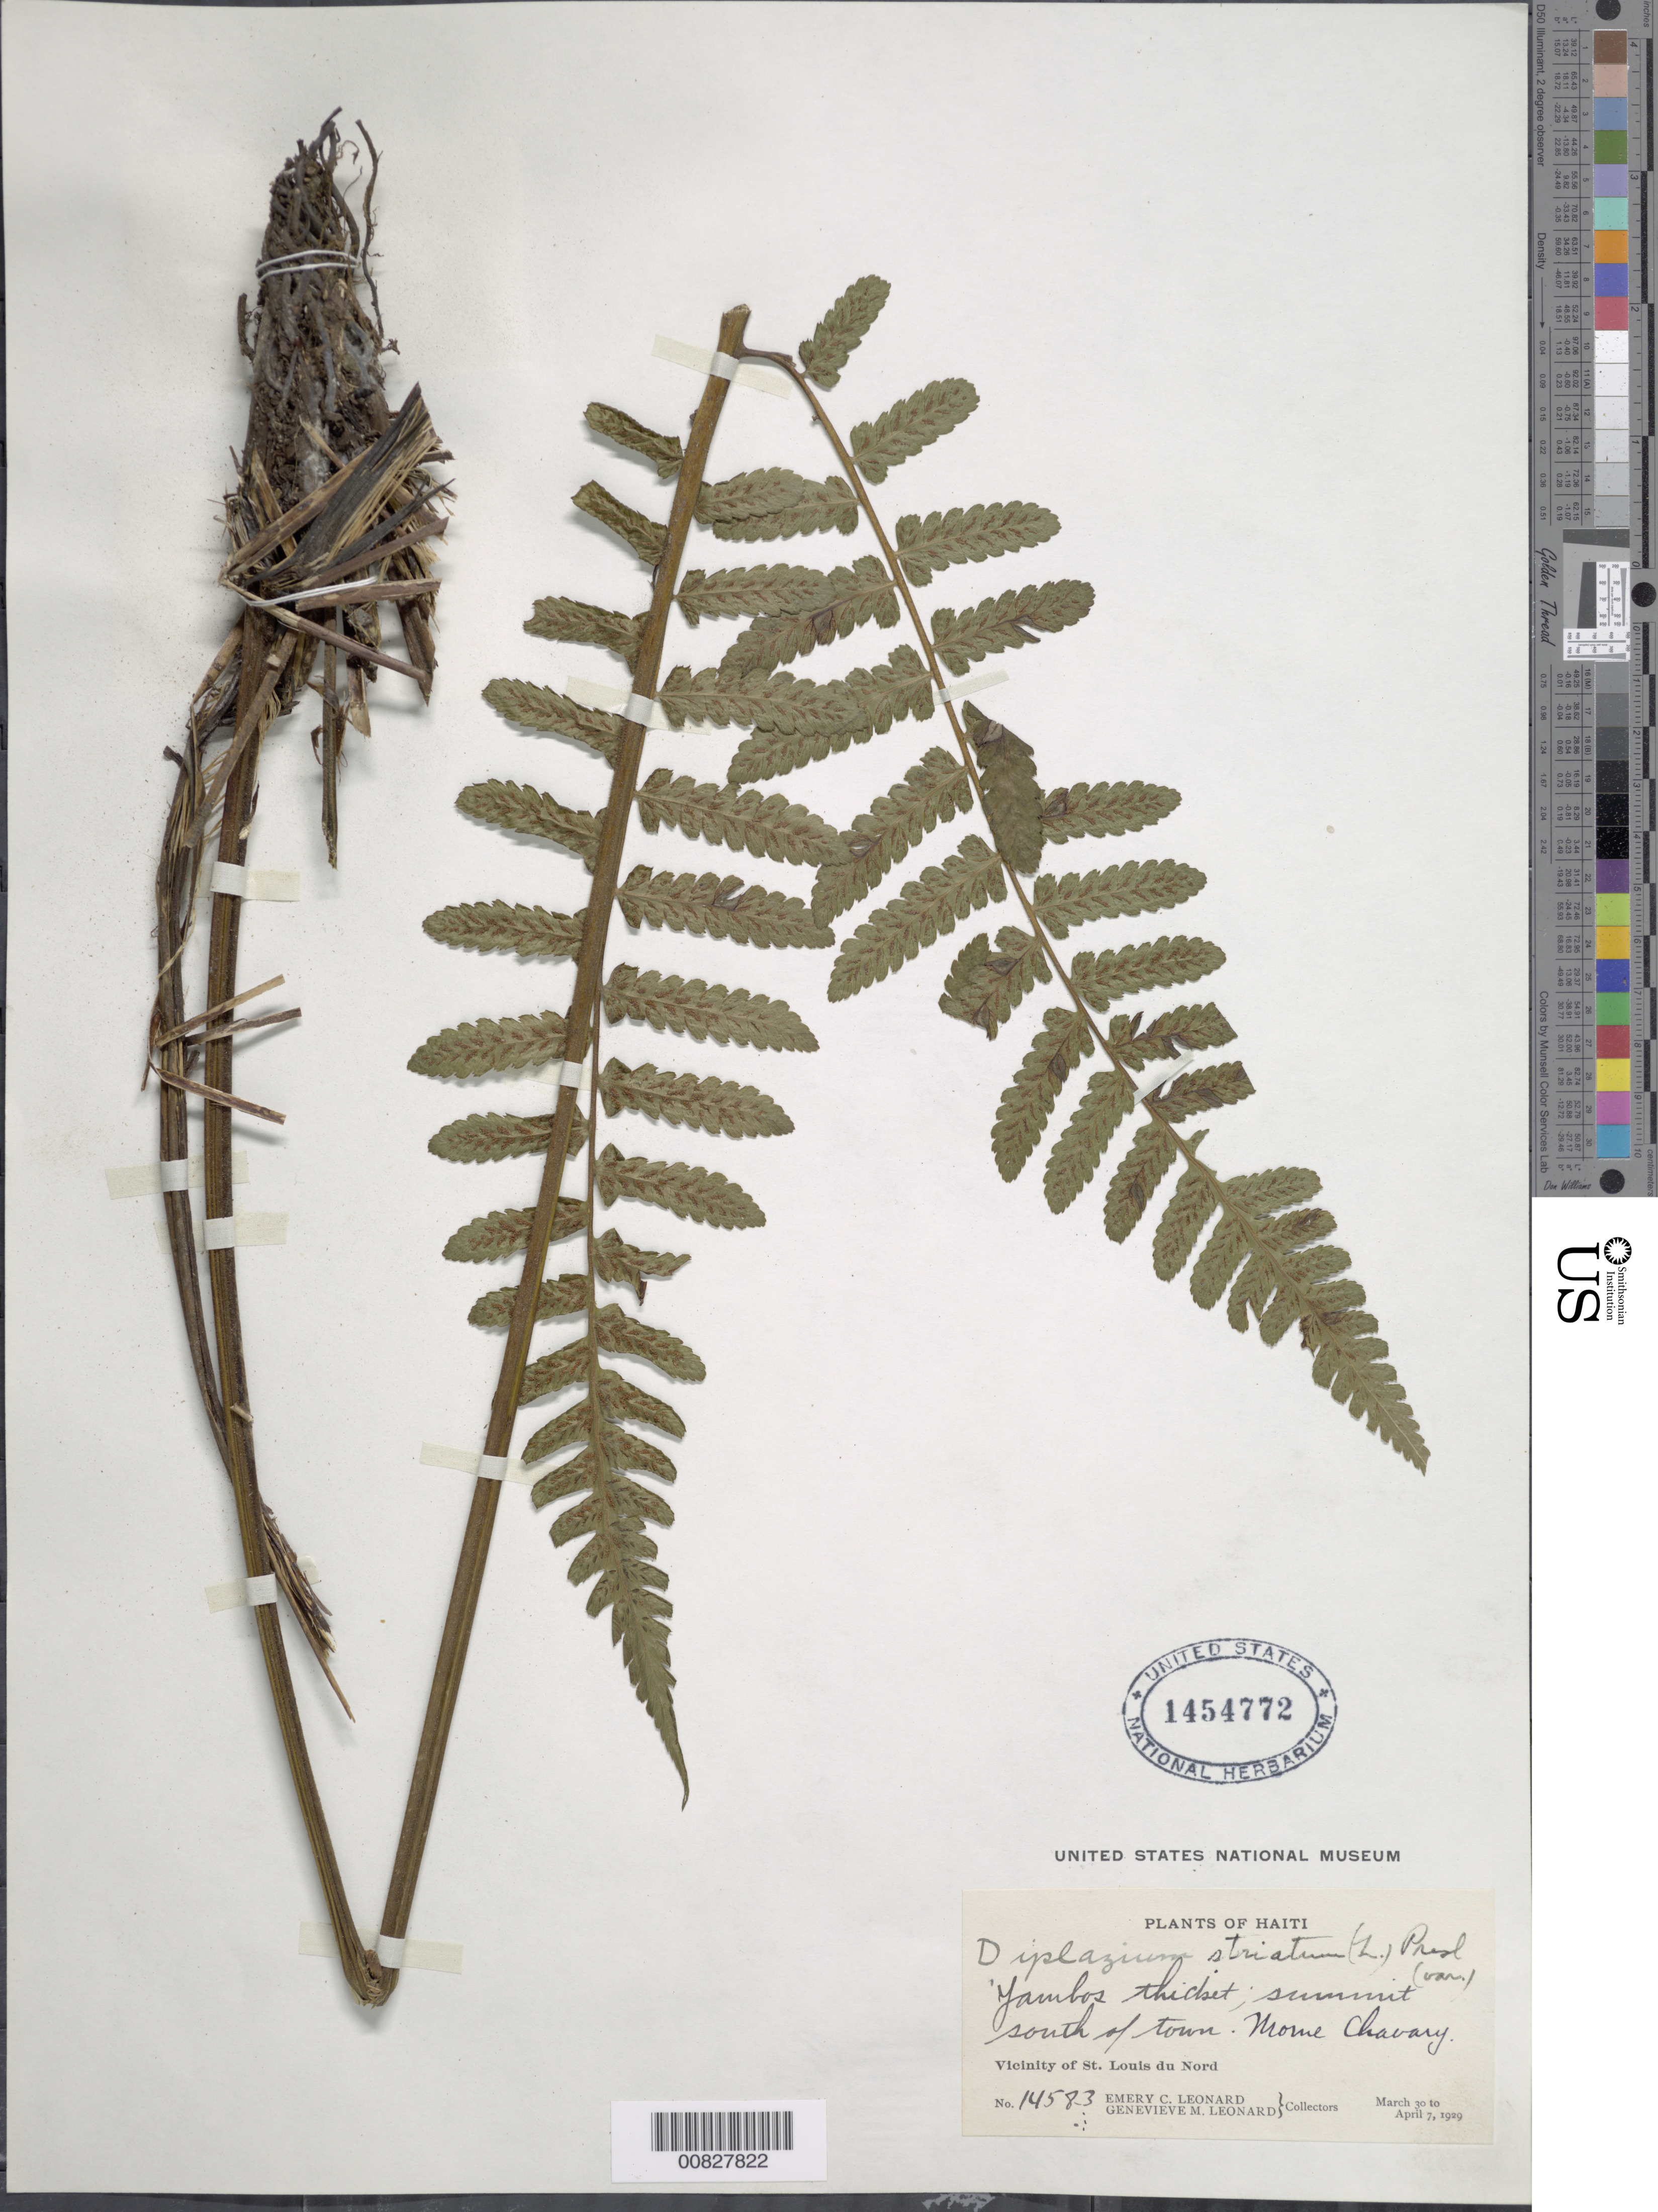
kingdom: Plantae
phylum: Tracheophyta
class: Polypodiopsida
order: Polypodiales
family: Athyriaceae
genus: Diplazium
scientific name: Diplazium striatum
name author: (L.) C. Presl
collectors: E. C. Leonard & G. M. Leonard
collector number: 14583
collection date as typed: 30 Mar 1929 to 07 Apr 1929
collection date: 1929-03-30/1929-04-07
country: Haiti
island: Hispaniola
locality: St. Louis du Nord, S of town, summit Morne Chavary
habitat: Jambos thicket on summit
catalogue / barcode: US 1454772